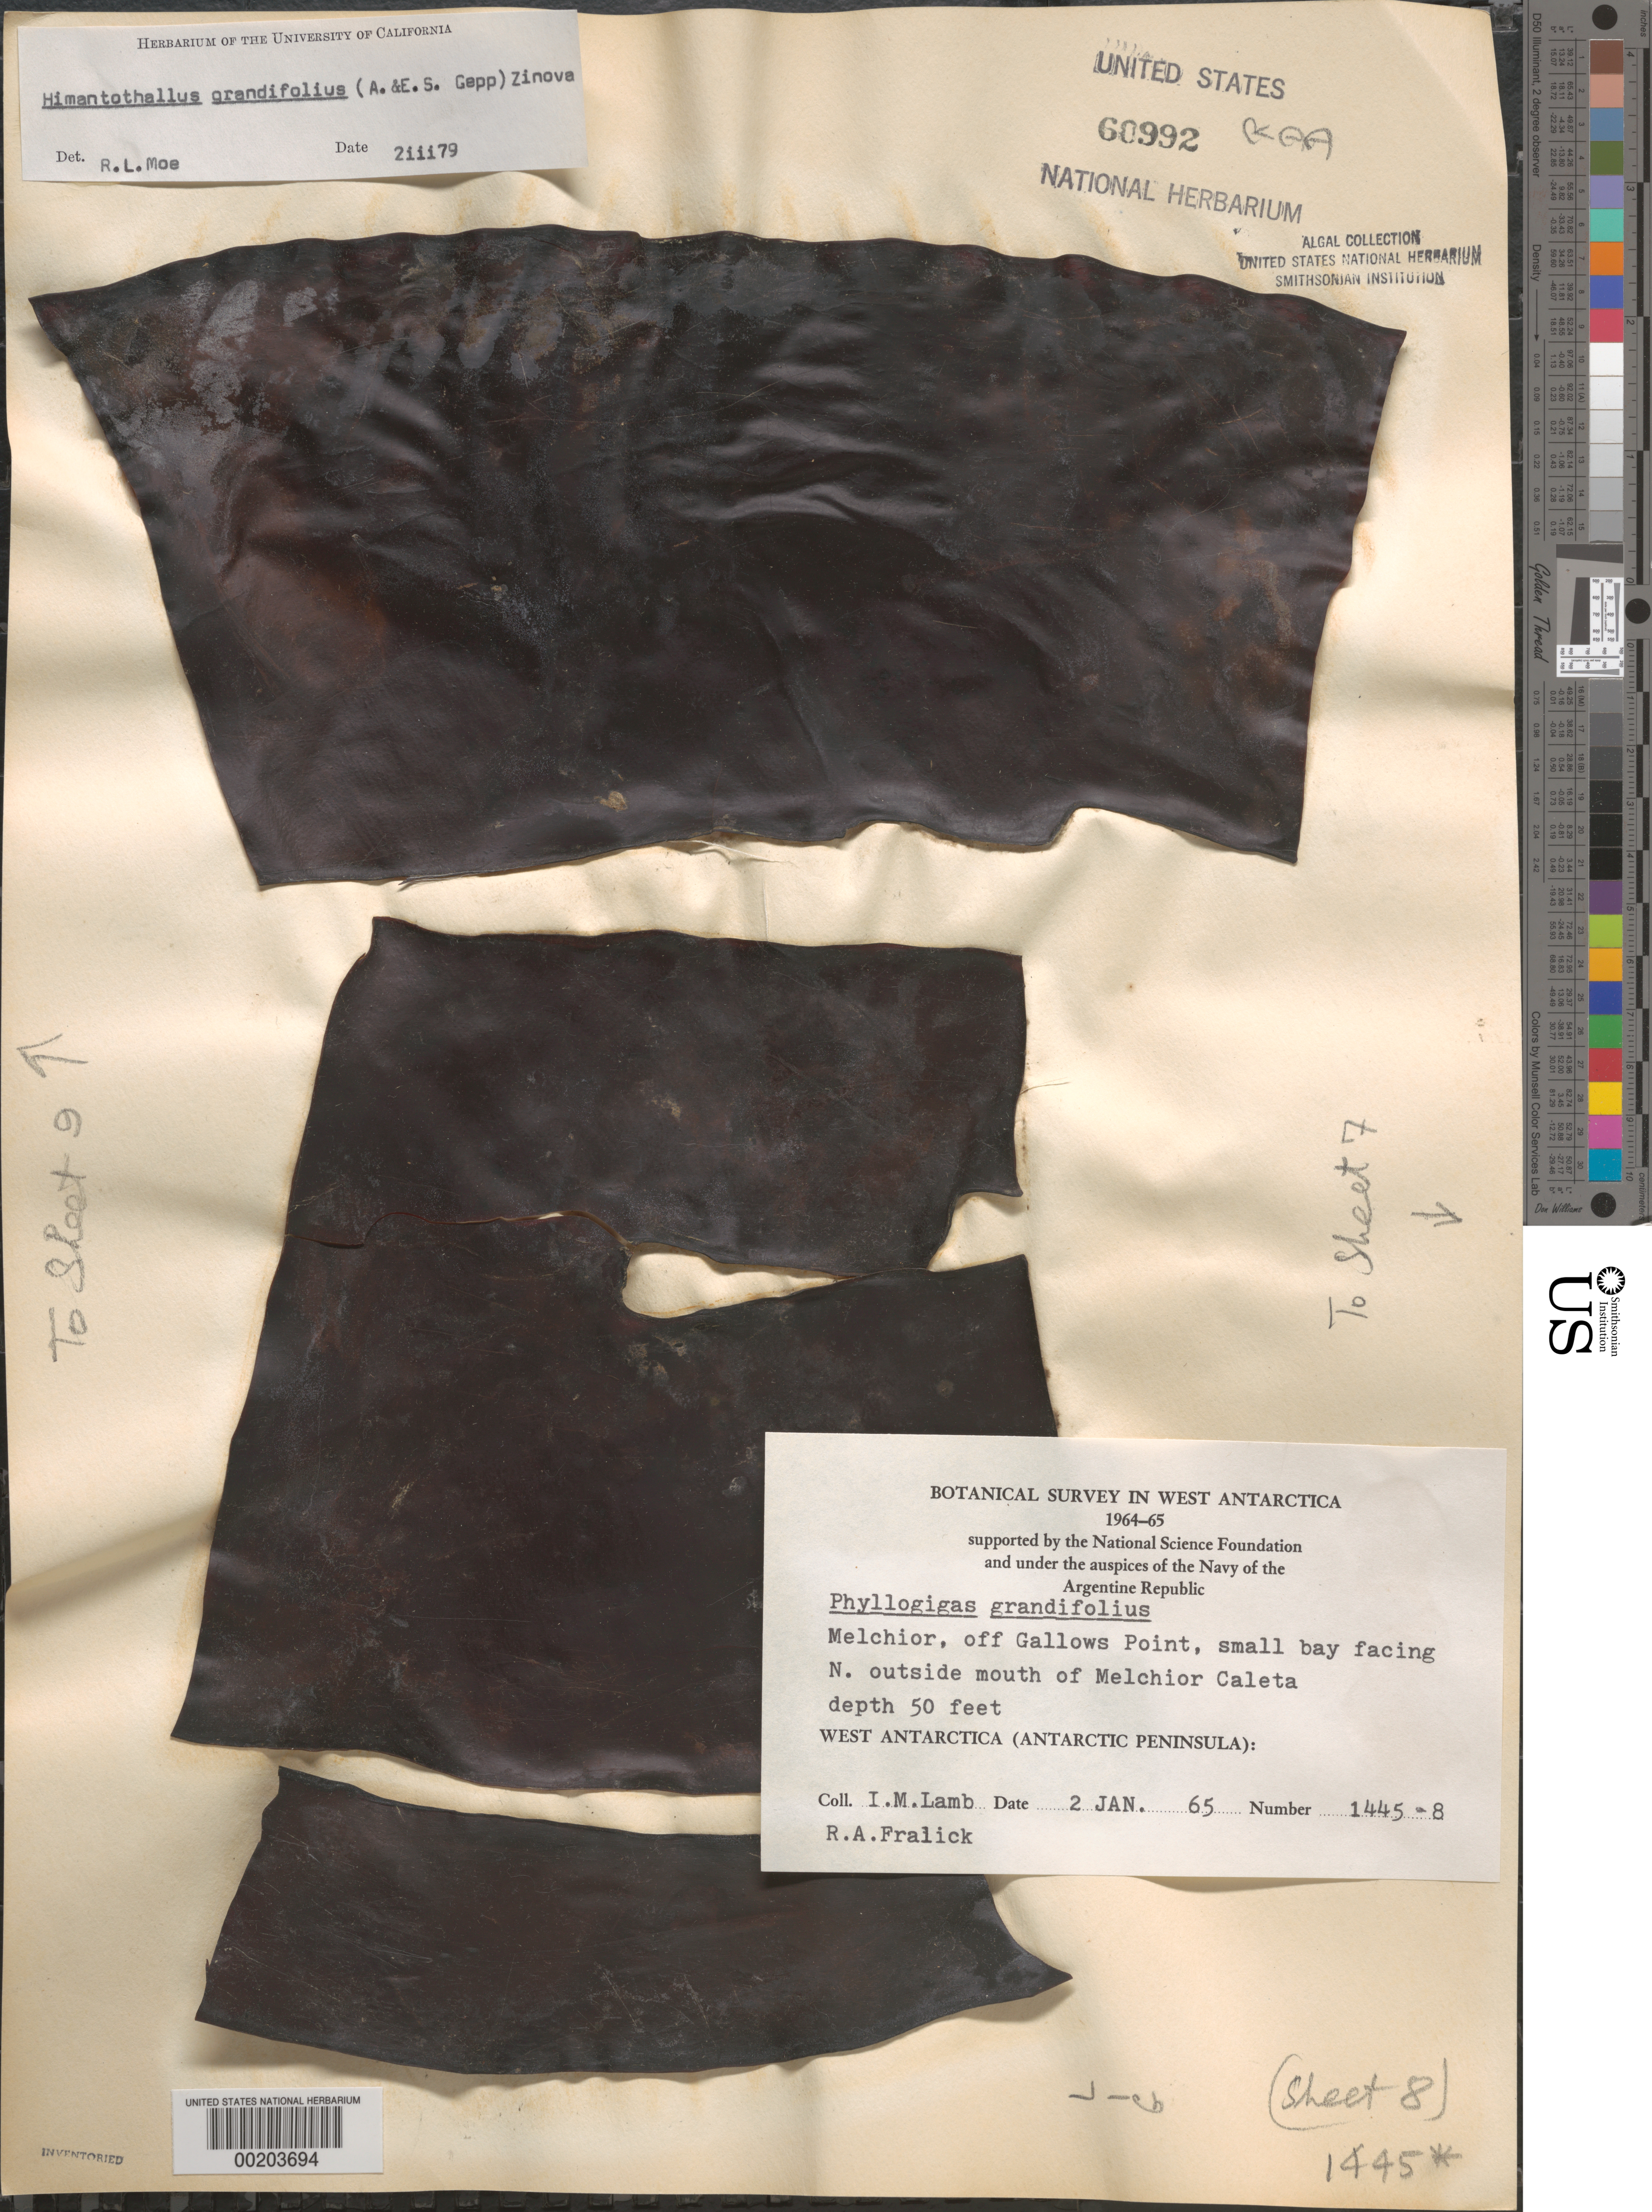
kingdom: Chromista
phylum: Ochrophyta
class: Phaeophyceae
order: Desmarestiales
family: Desmarestiaceae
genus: Himantothallus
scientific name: Himantothallus grandifolius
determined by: Moe, R. L.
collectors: I. M. Lamb & R. Fralick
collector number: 1445-8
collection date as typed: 02 Jan 1965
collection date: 1965-01-02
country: Antarctica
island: Gamma Island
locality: Off Gallows Point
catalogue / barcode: US 60992